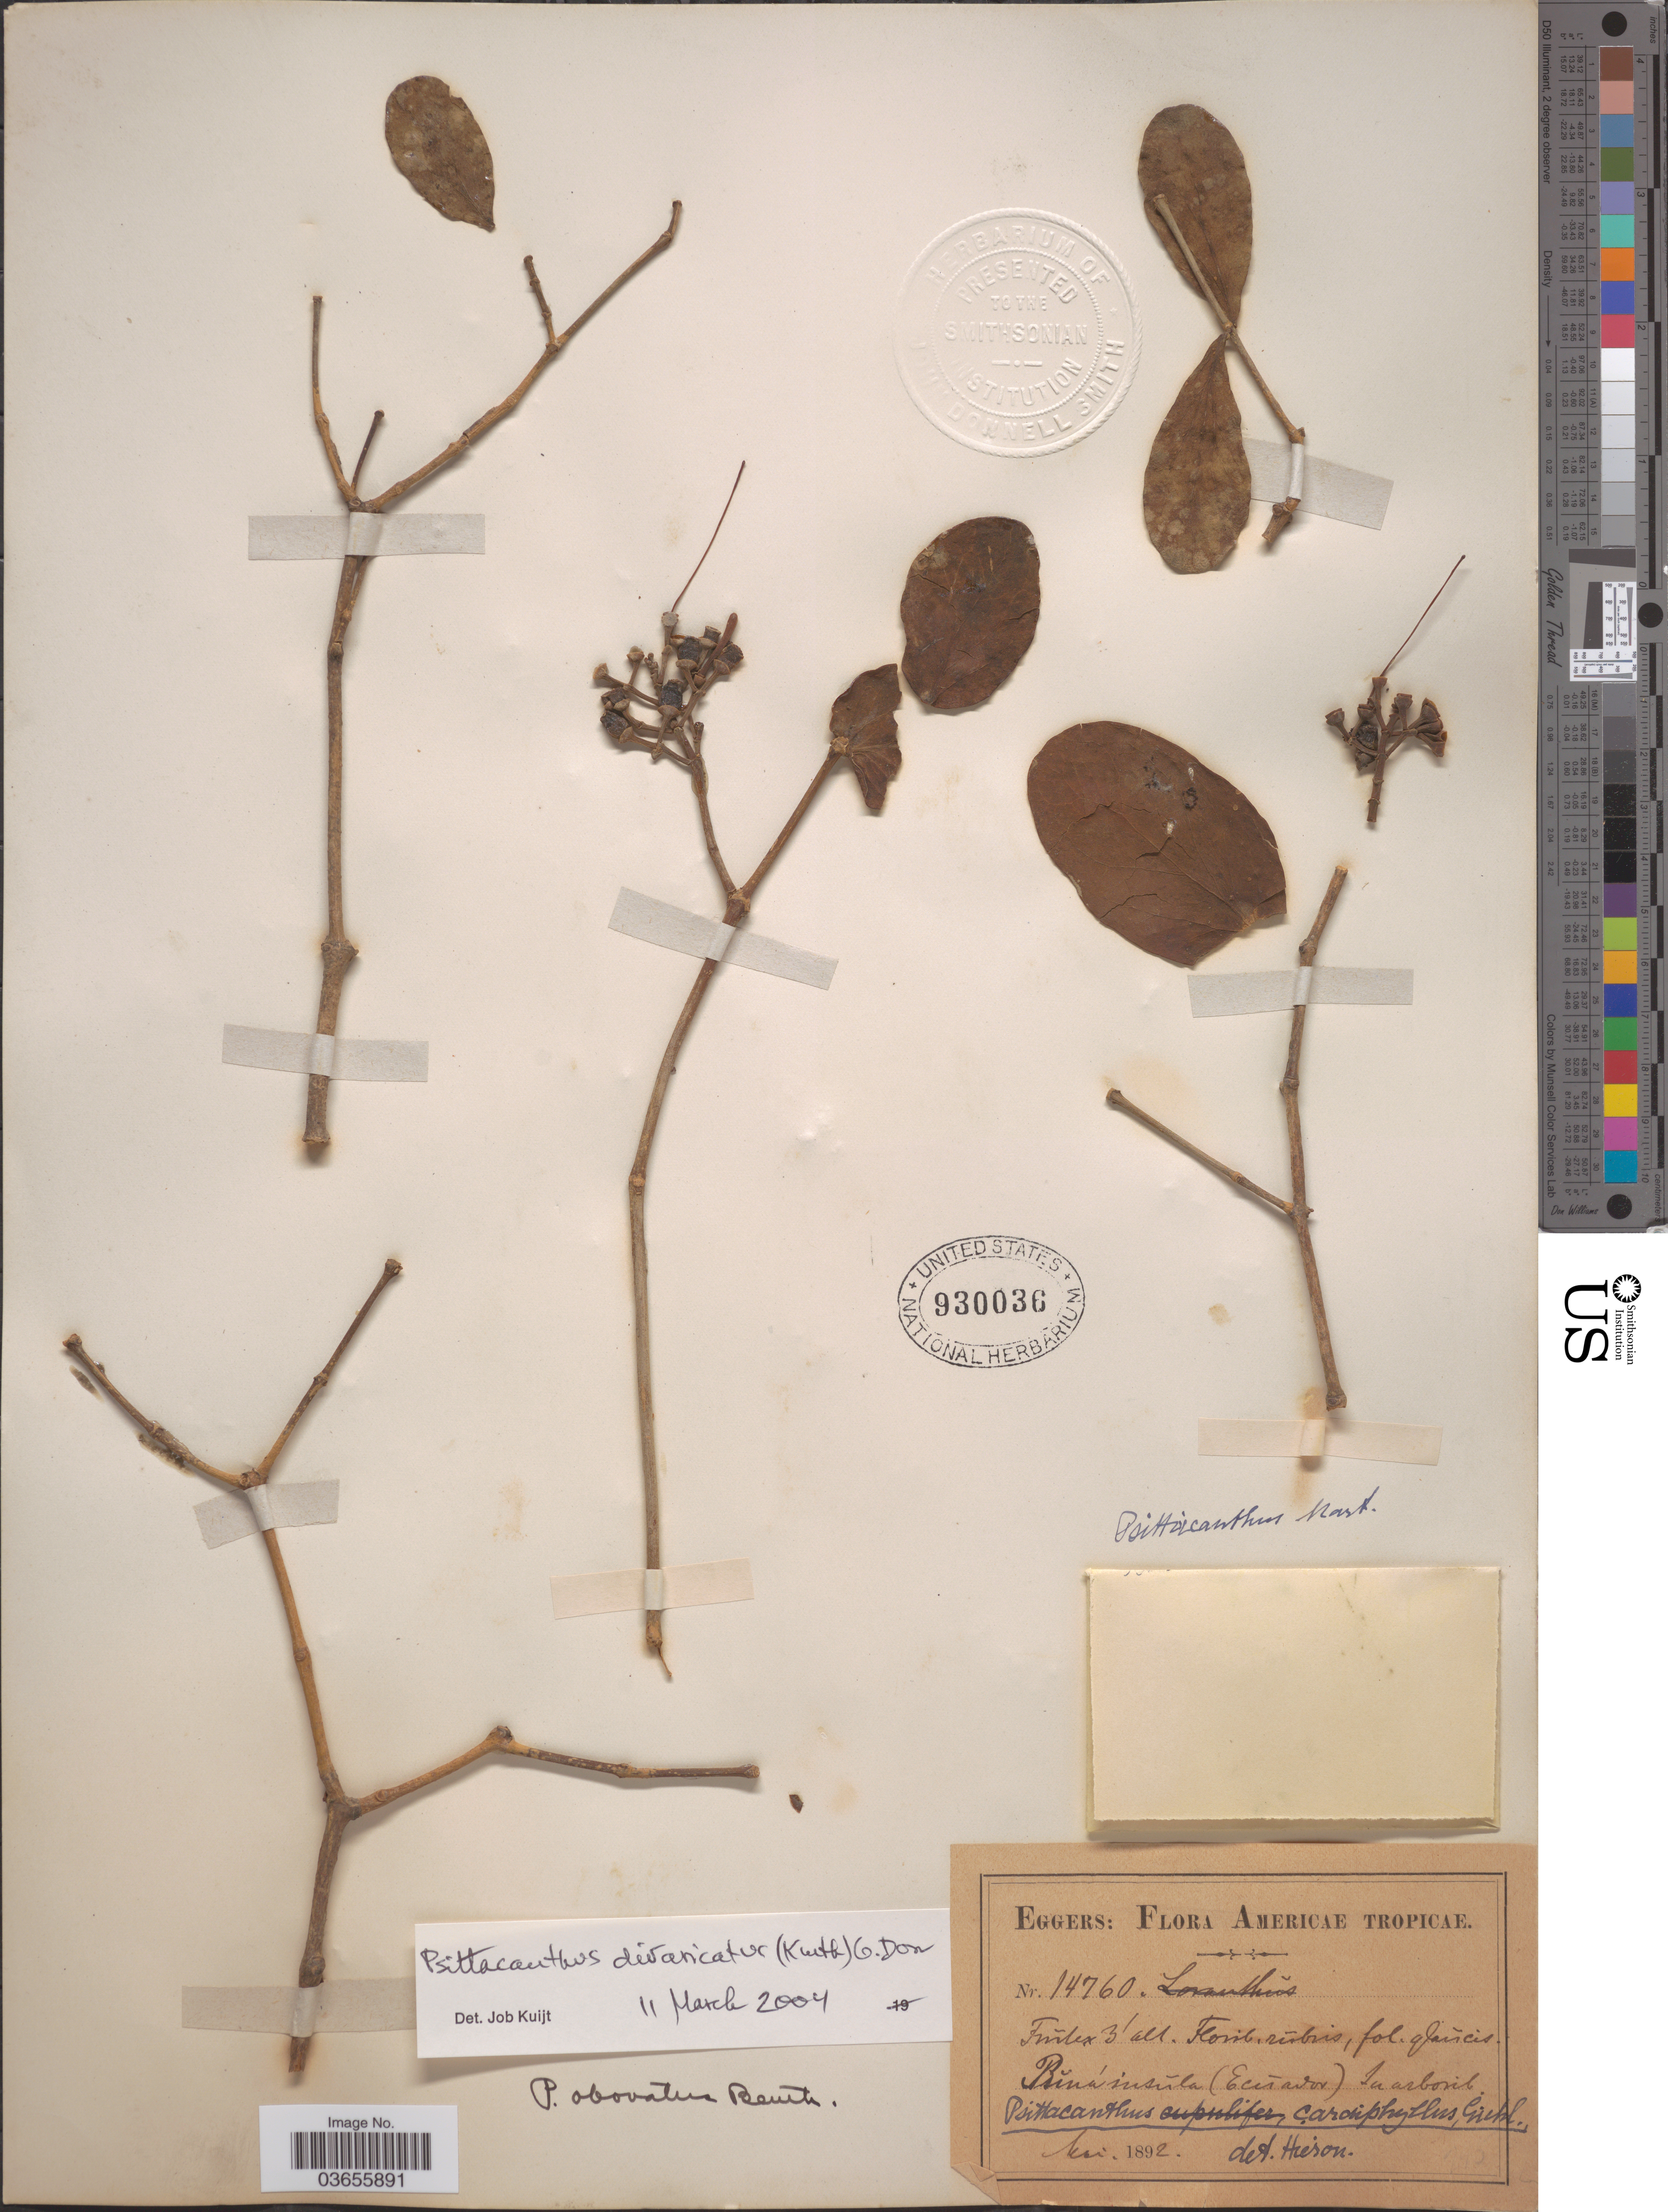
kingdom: Plantae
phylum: Tracheophyta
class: Magnoliopsida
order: Santalales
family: Loranthaceae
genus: Psittacanthus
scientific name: Psittacanthus divaricatus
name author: (Kunth) G. Don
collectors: -. Eggers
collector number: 14760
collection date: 1892-05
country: Ecuador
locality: Americae Tropicae. Puná insula.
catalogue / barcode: US 930036